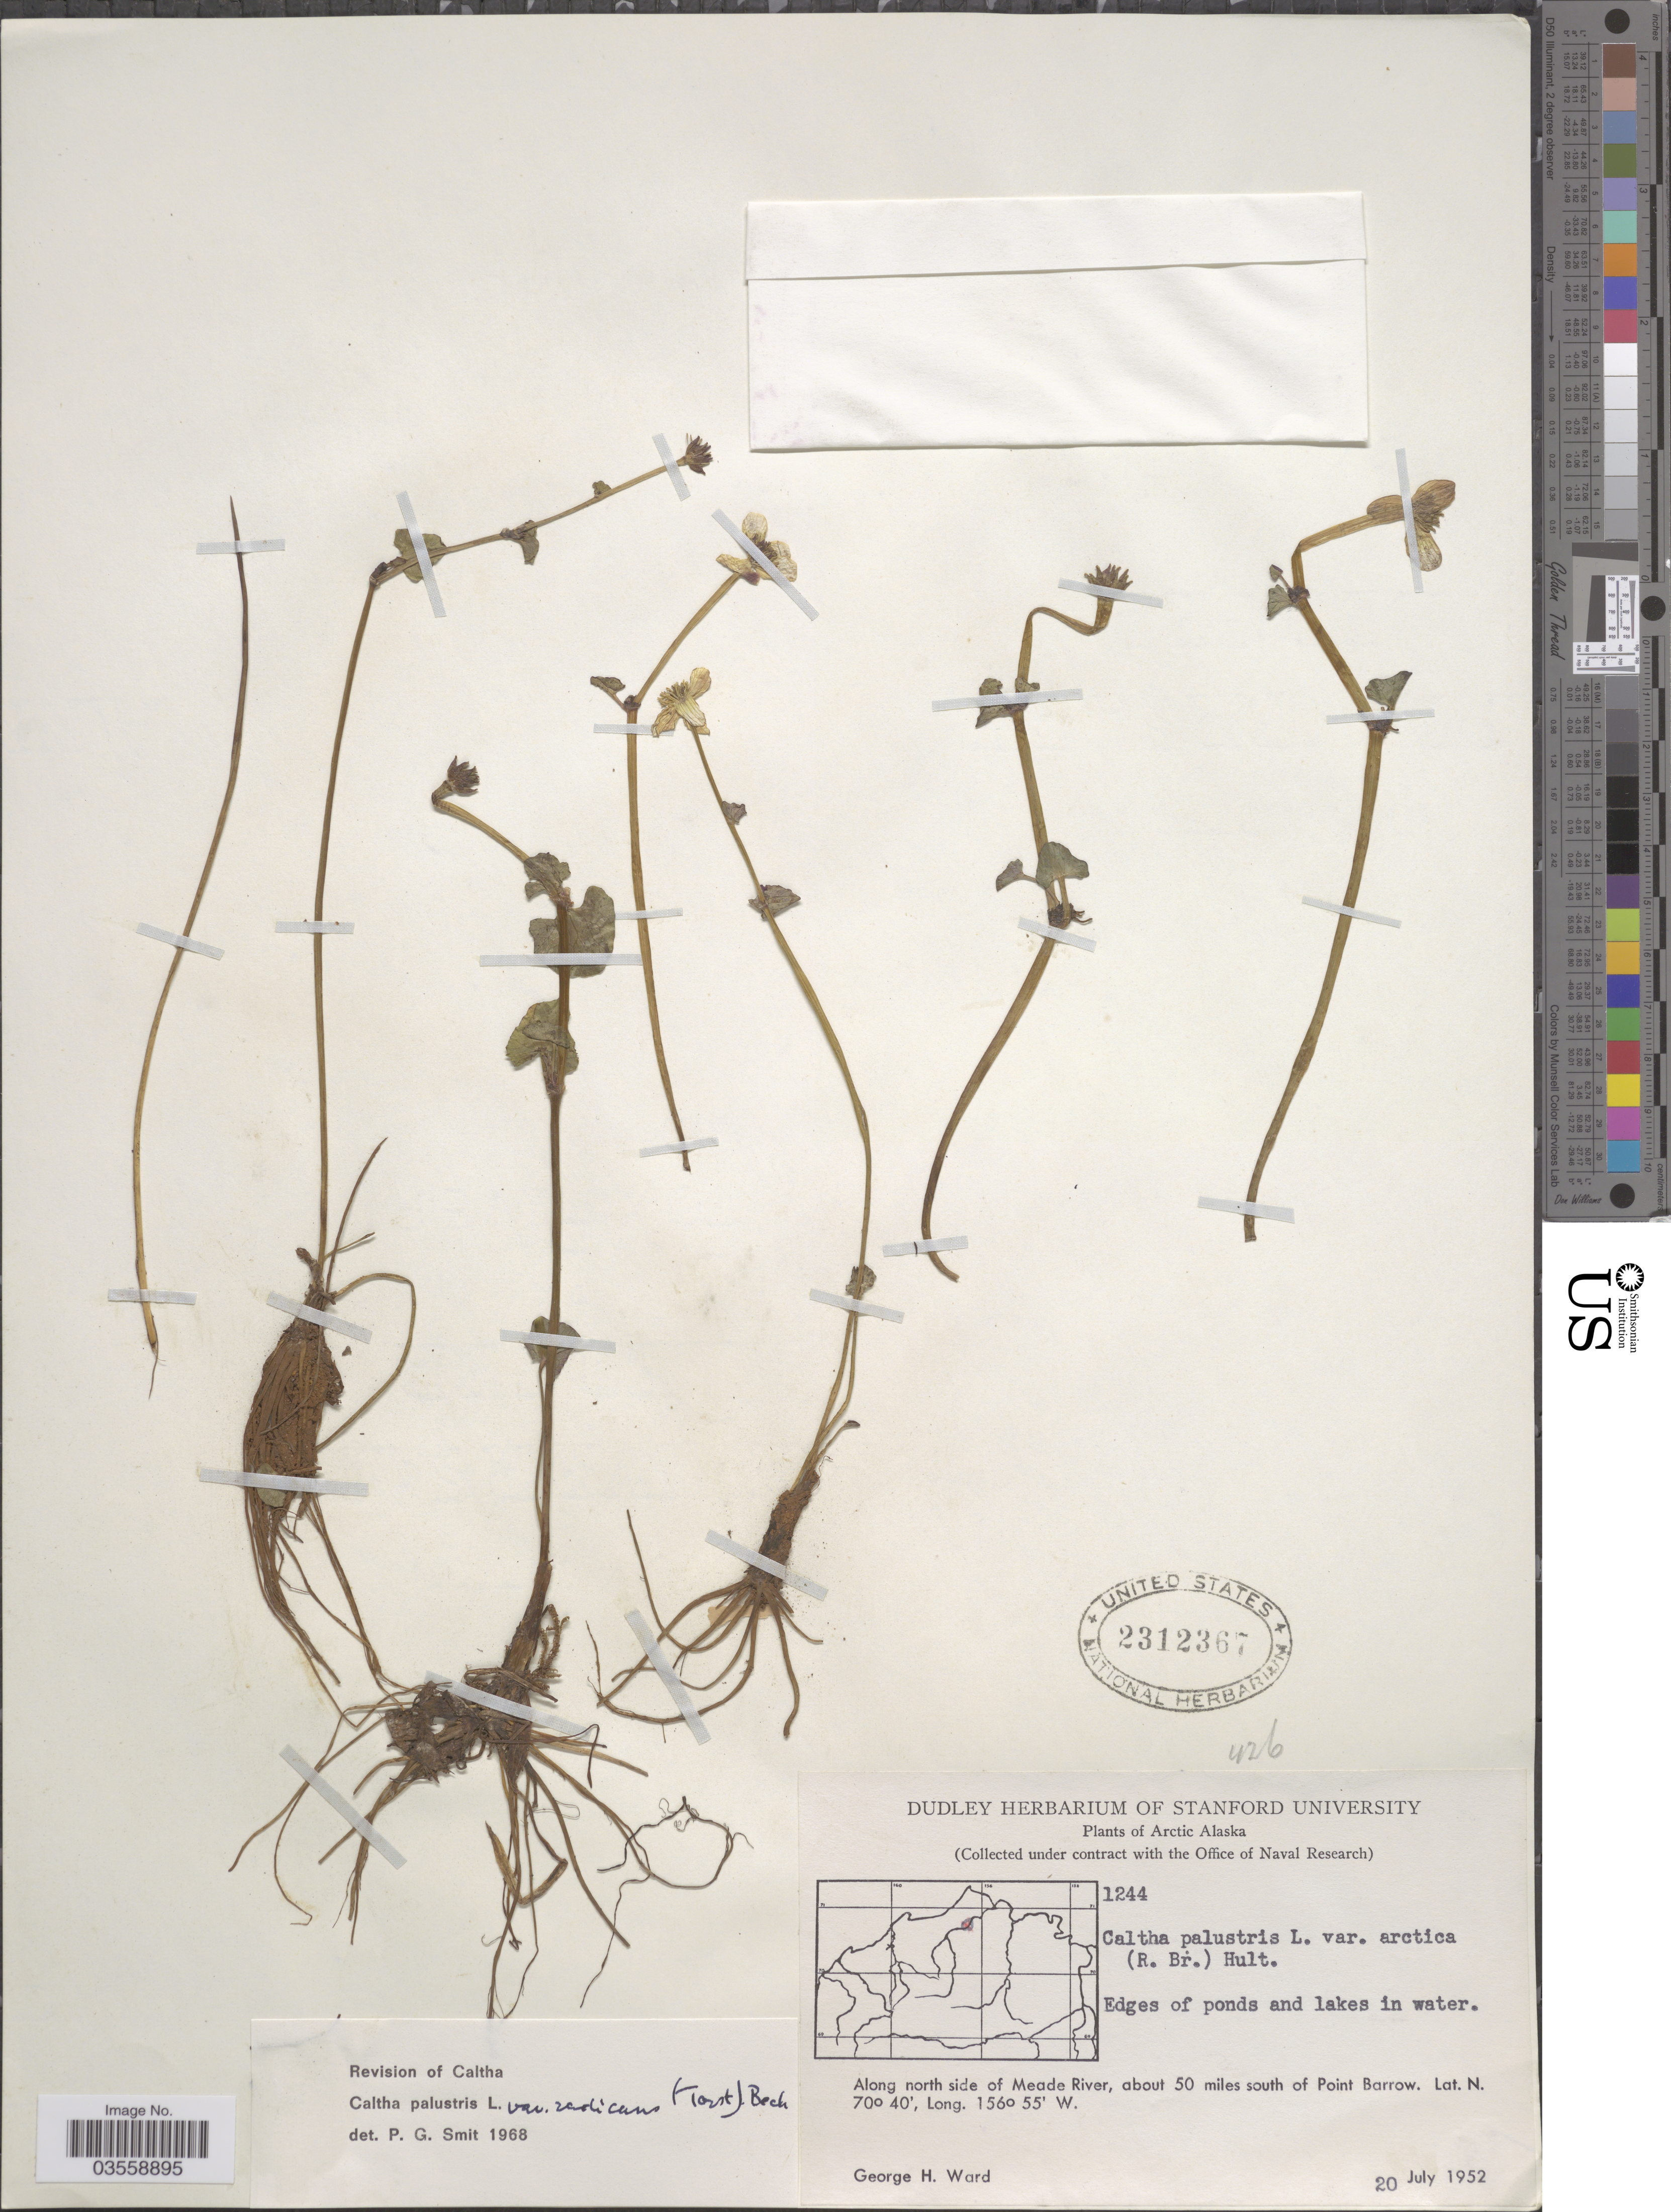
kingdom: Plantae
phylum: Tracheophyta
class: Magnoliopsida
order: Ranunculales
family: Ranunculaceae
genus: Caltha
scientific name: Caltha palustris var. radicans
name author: (T.F. Forst) Beck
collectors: G. H. Ward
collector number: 1244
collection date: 1952-07-20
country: United States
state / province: Alaska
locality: Arctic Alaska. Edges of ponds and lakes in water. Along north side of Meade River, about 50 miles south of Point Barrow.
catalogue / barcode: US 2312367